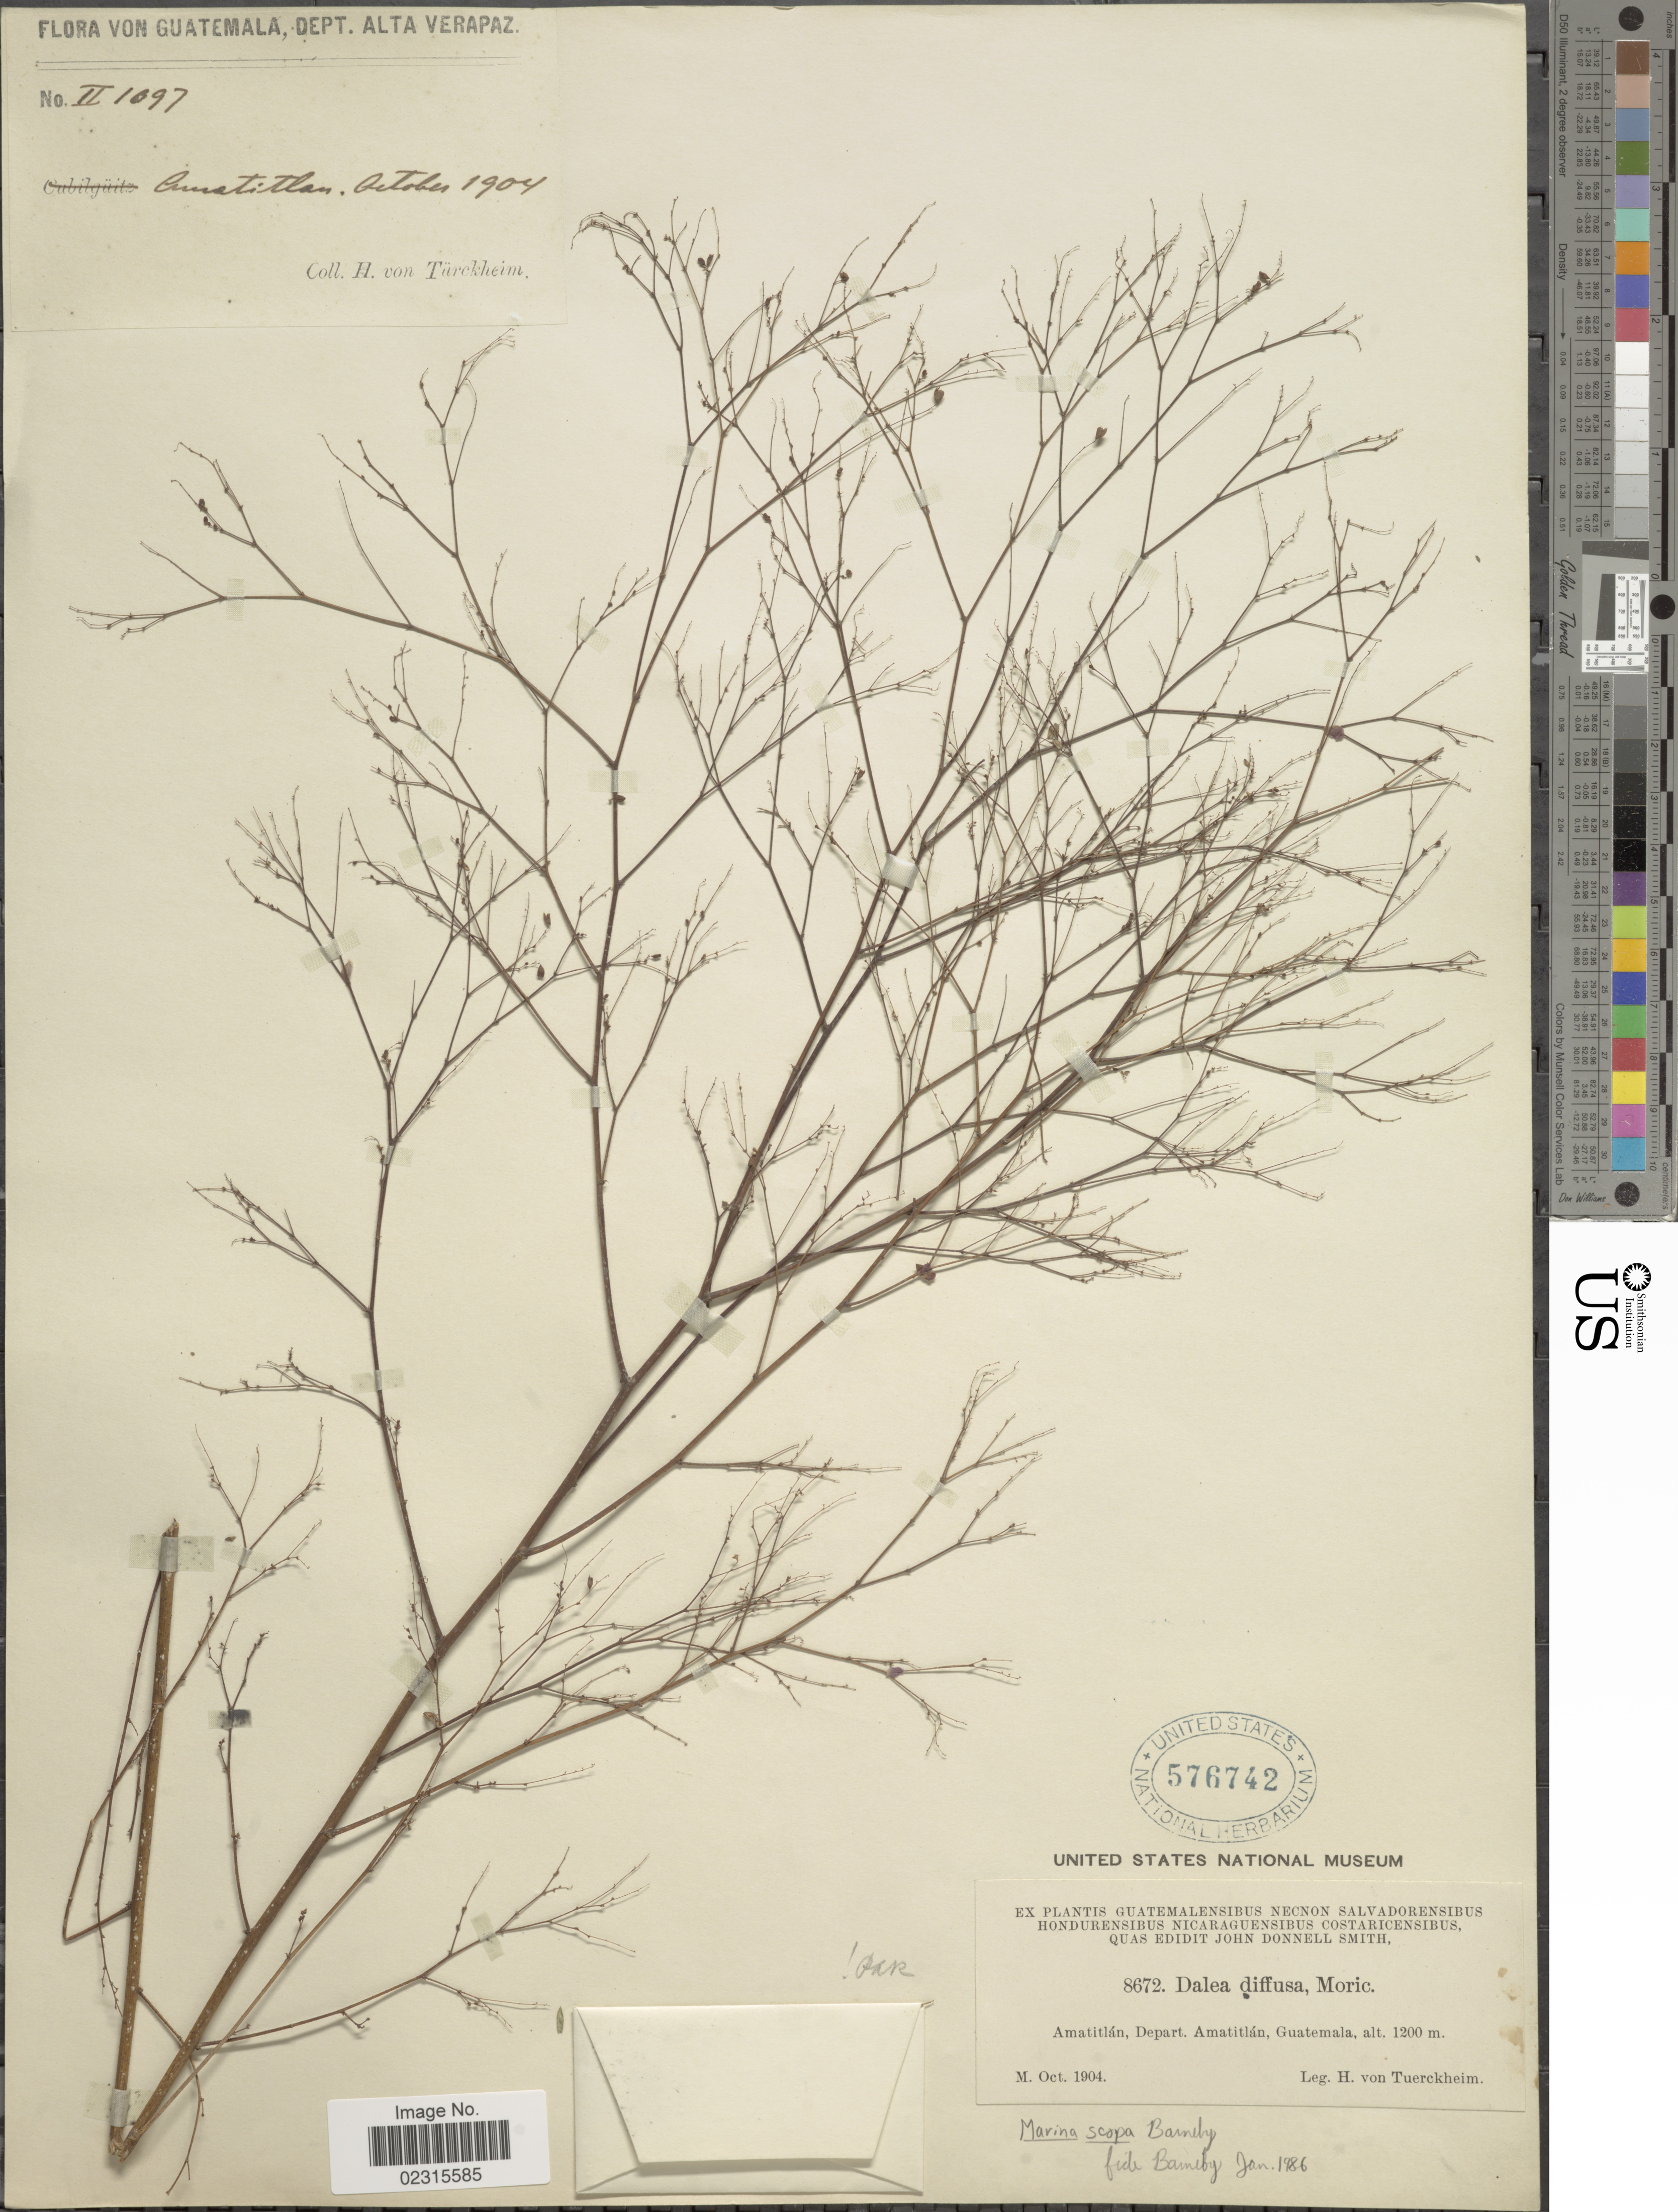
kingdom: Plantae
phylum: Tracheophyta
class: Magnoliopsida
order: Fabales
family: Fabaceae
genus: Marina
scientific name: Marina scopa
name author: Barneby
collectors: H. von Tuerckheim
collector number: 8672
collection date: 1904-10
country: Guatemala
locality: Amatitlan, Depart. Amatitlan, Guatemala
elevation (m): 1200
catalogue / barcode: US 576742